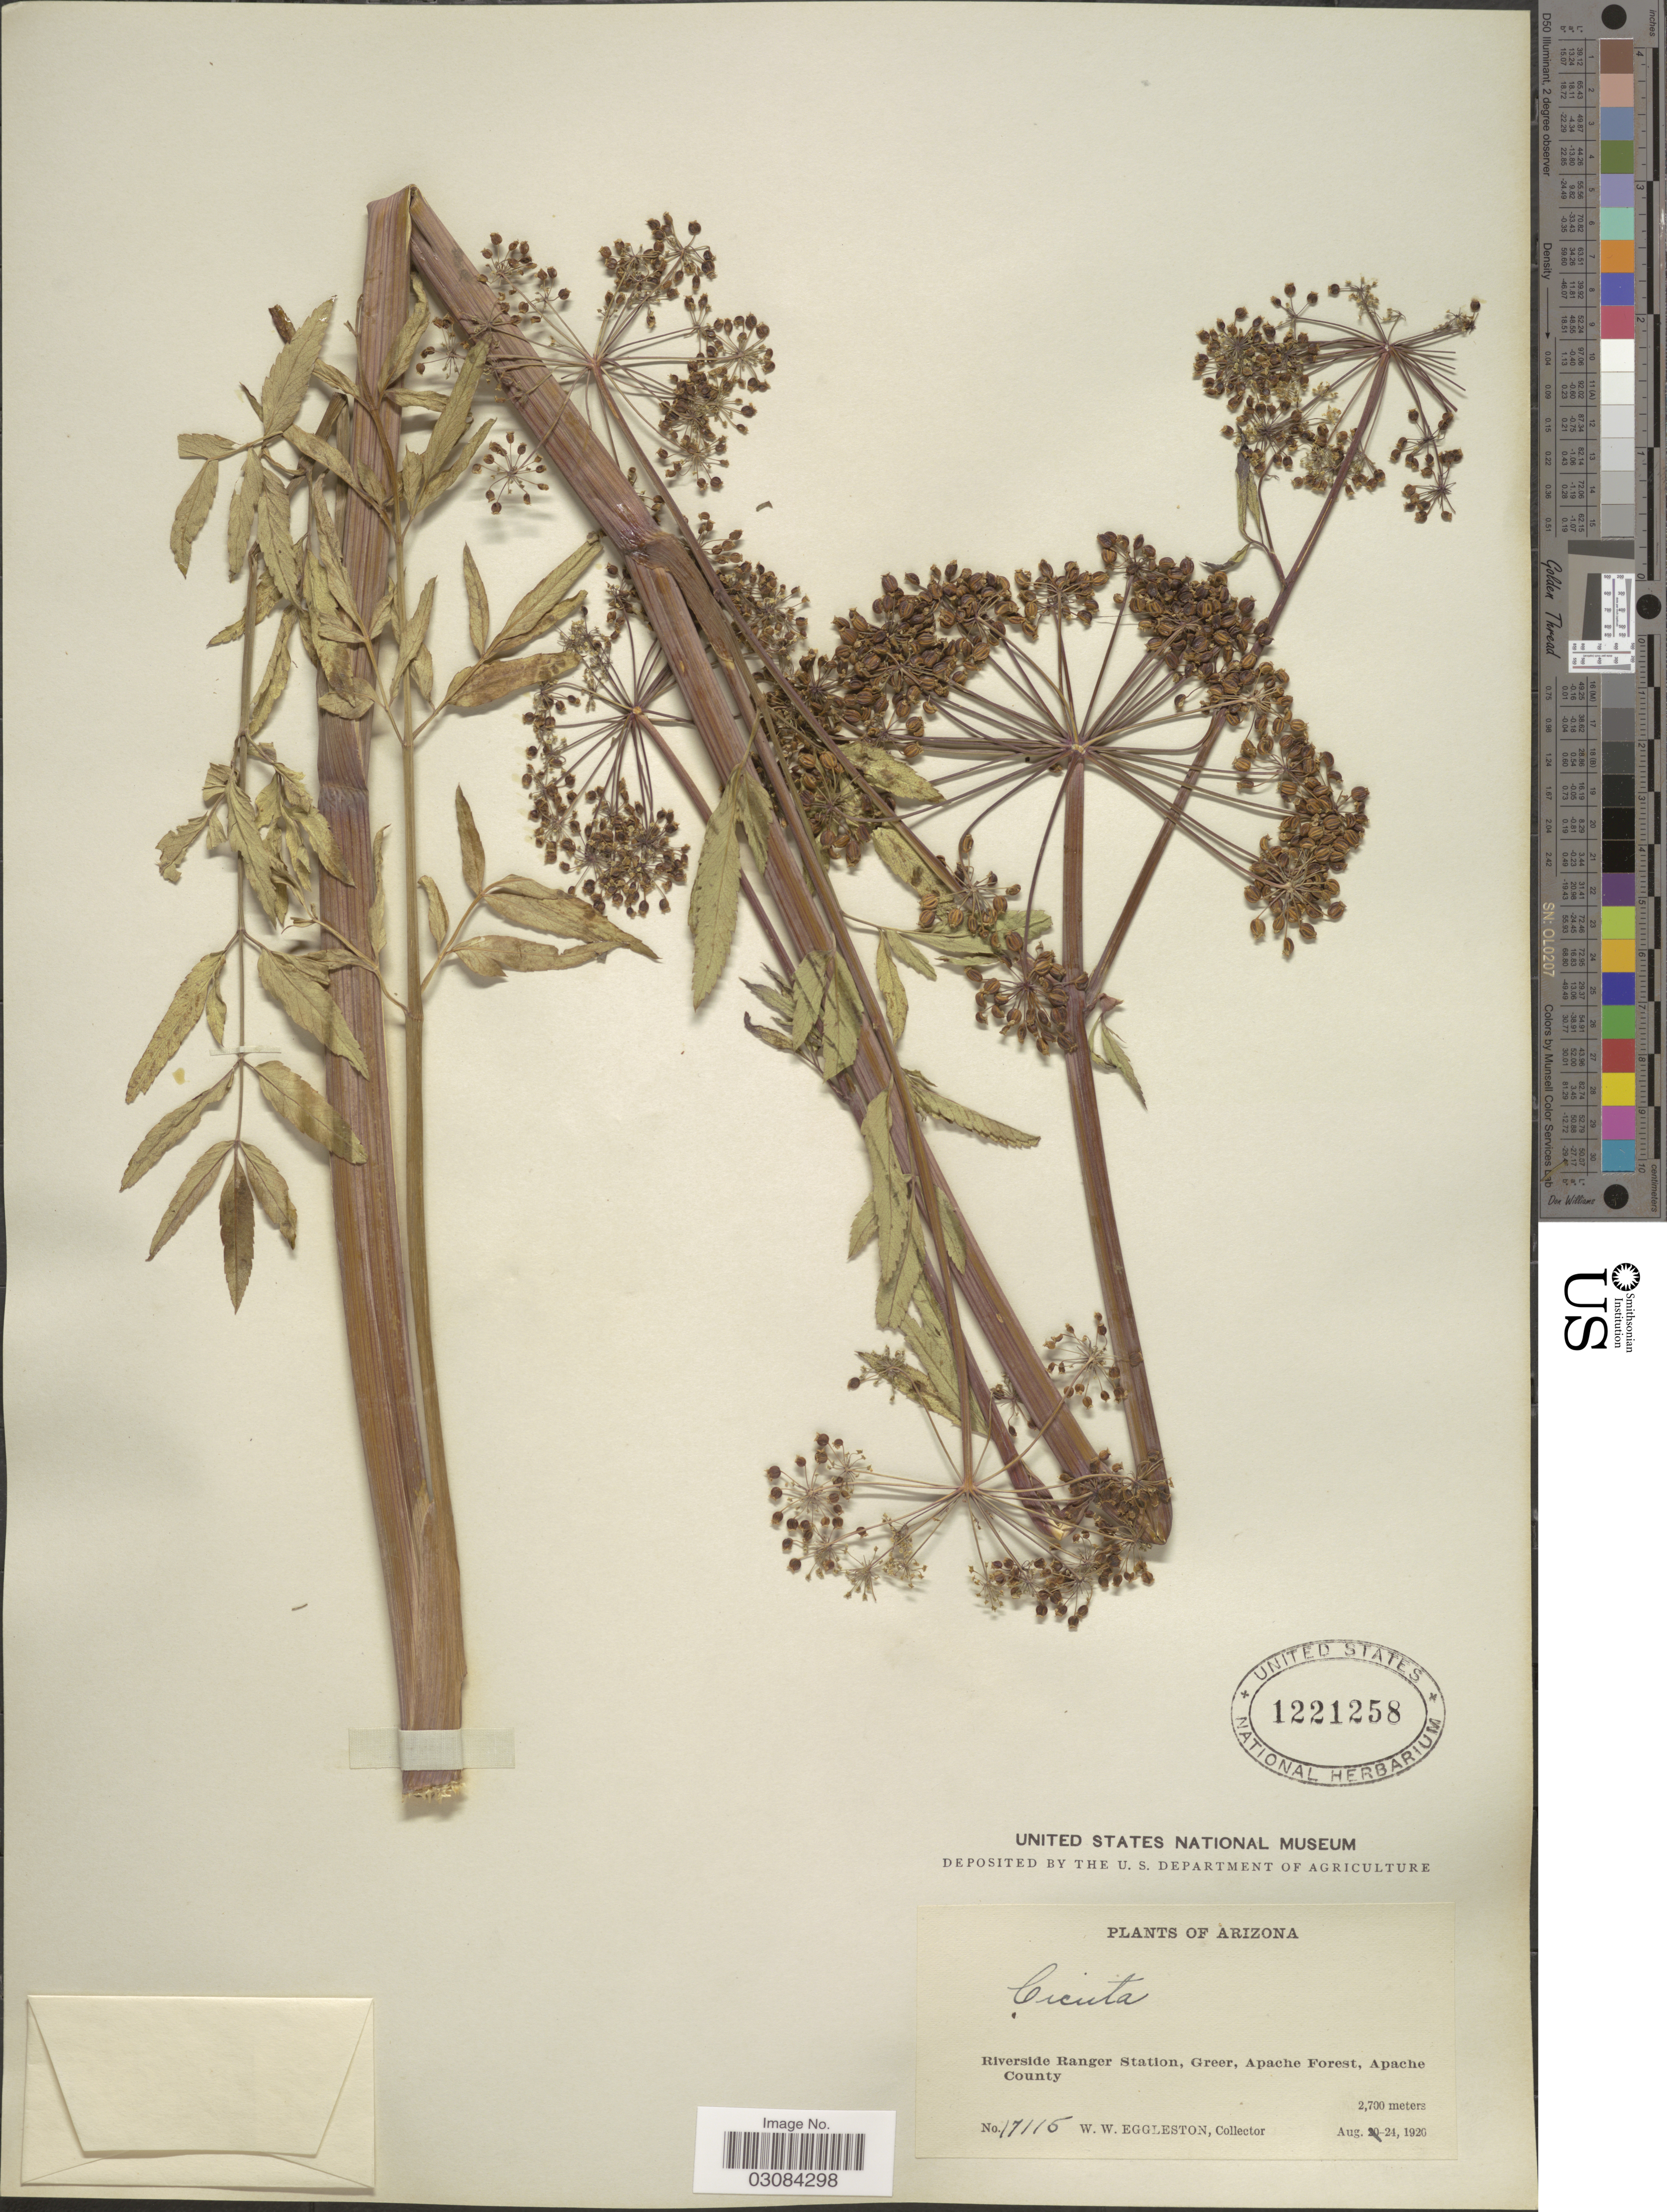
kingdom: Plantae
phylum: Tracheophyta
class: Magnoliopsida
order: Apiales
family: Apiaceae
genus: Cicuta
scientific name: Cicuta douglasii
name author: (DC.) J.M. Coult. & Rose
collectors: W. W. Eggleston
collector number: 17115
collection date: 1920-08-24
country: United States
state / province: Arizona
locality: Riverside Ranger Station, Greer, Apache Forest, Apache County.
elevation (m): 2700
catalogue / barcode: US 1221258